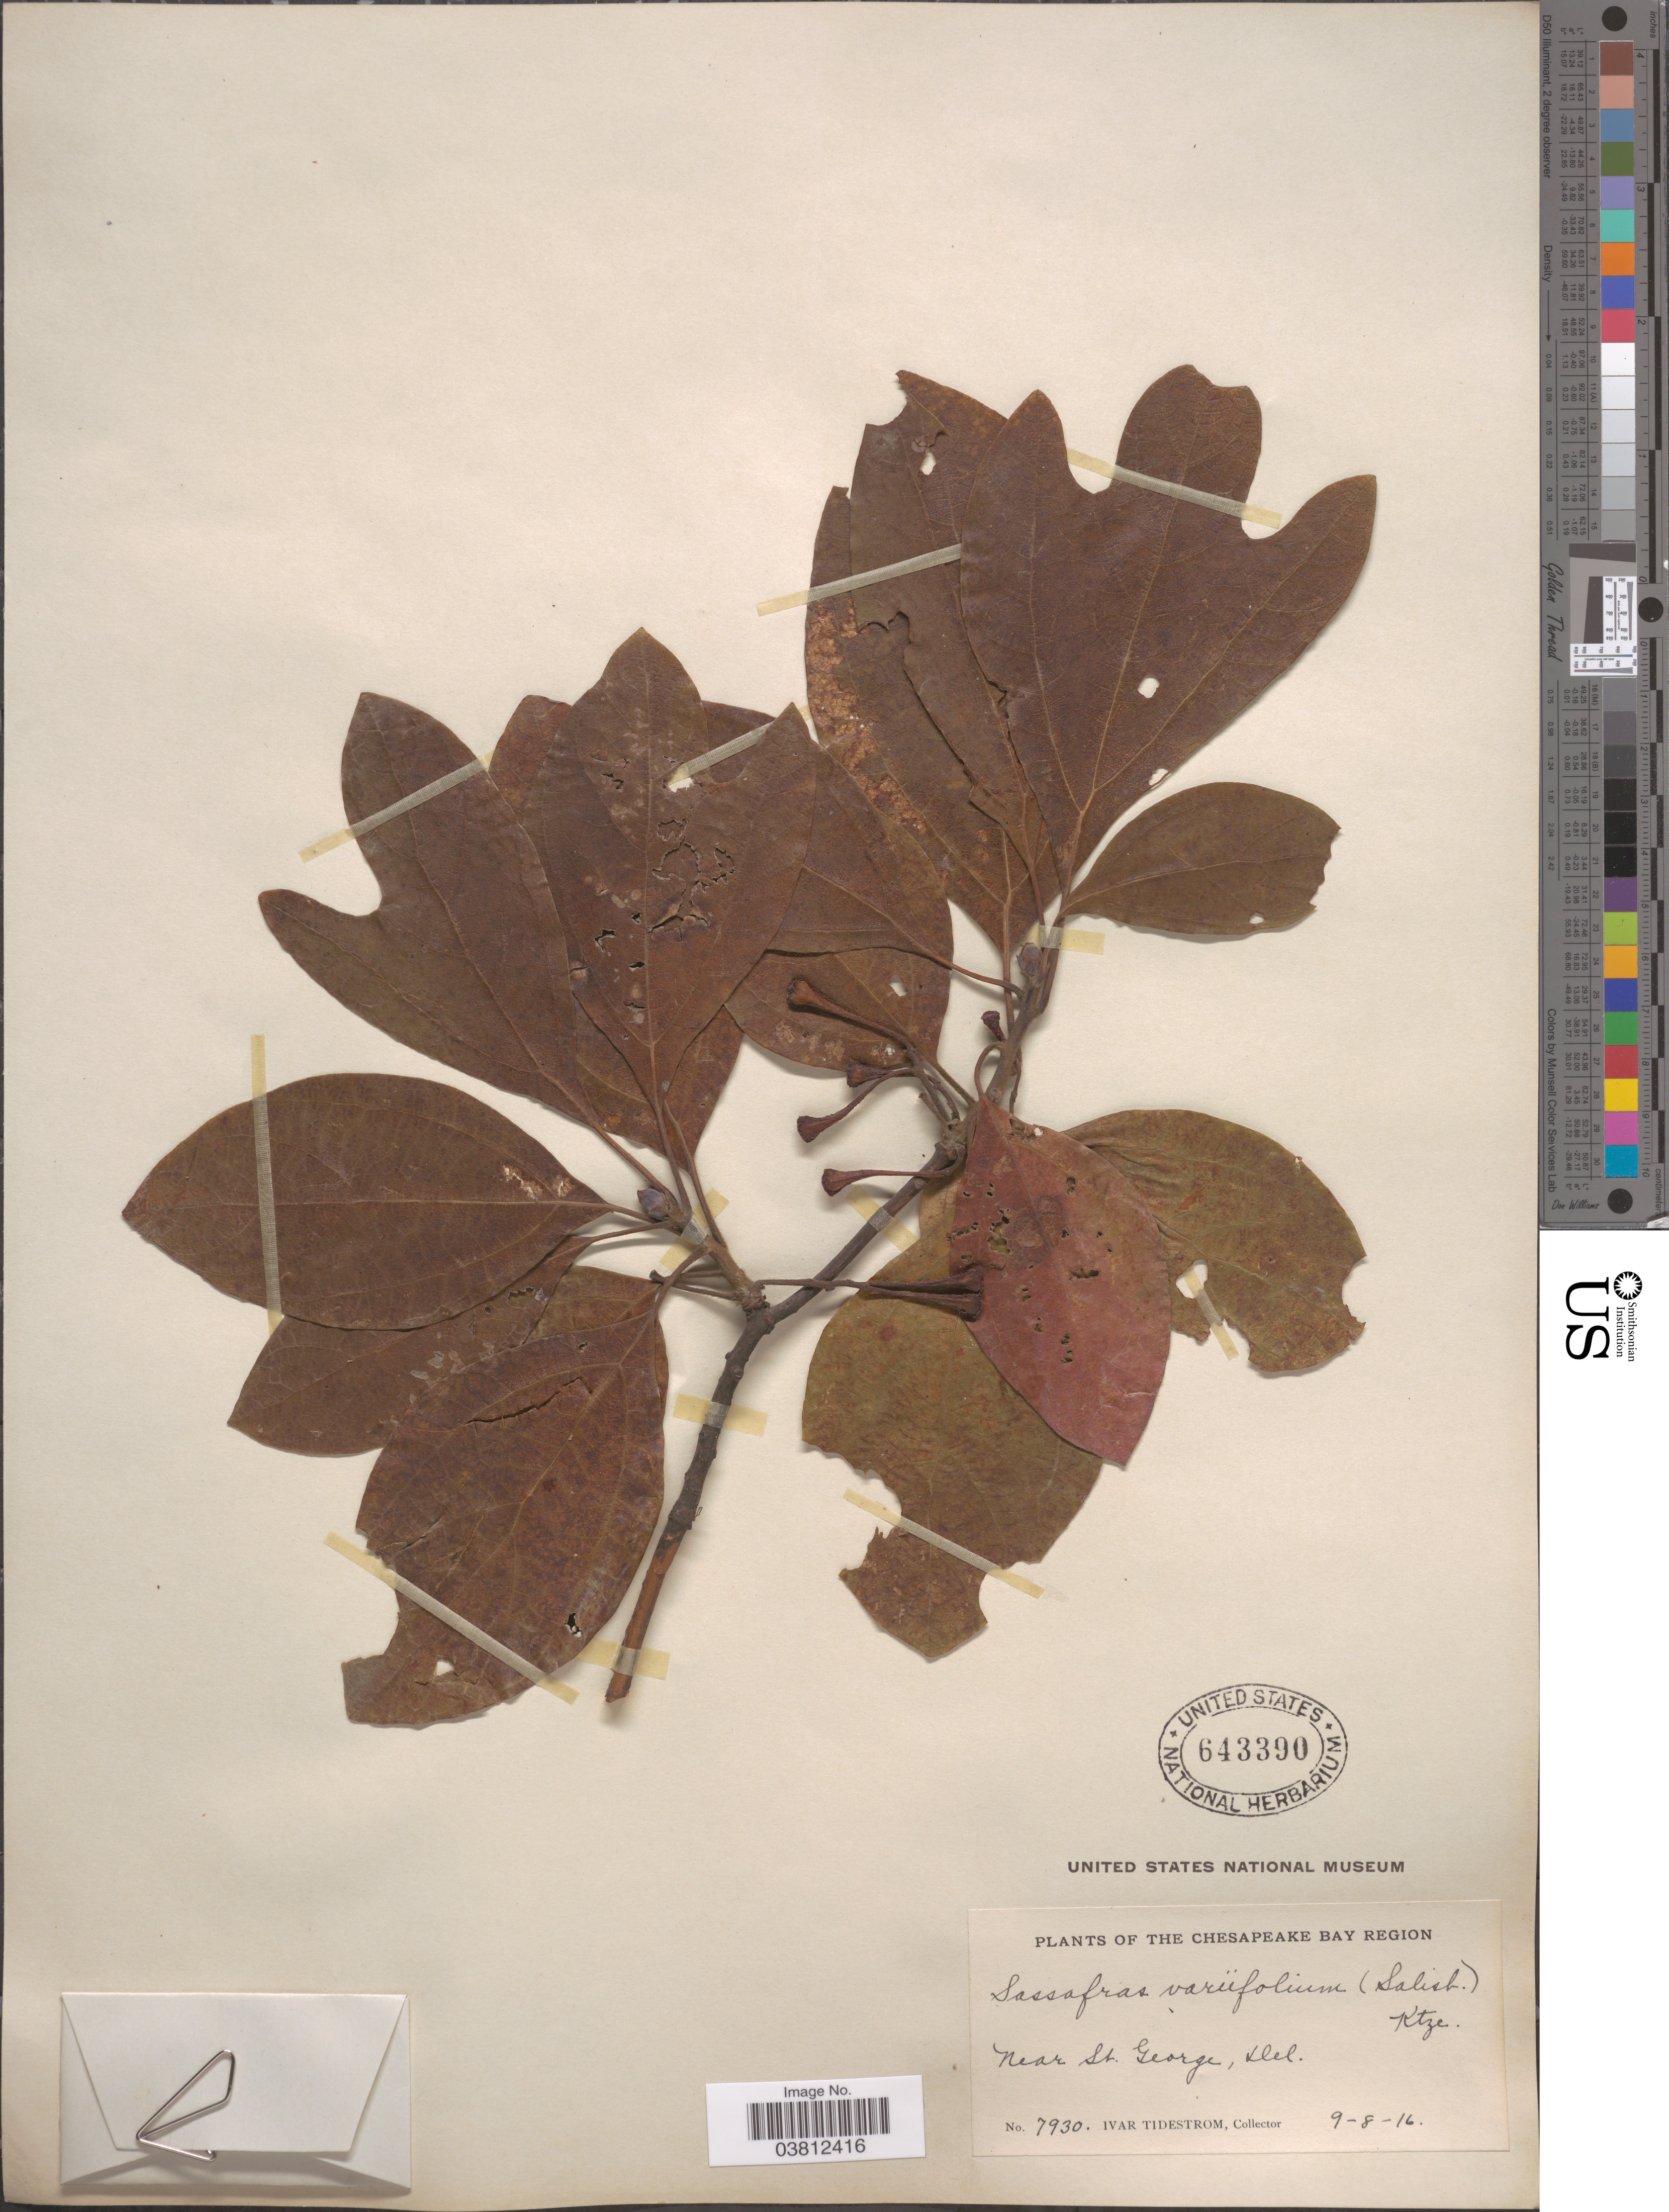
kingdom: Plantae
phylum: Tracheophyta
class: Magnoliopsida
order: Laurales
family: Lauraceae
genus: Sassafras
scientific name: Sassafras albidum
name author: (Nutt.) Nees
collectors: I. F. Tidestrom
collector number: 7930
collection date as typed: Transcribed d/m/y: 8/9/16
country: United States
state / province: Delaware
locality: The Chesapeake Bay Region. Near St. George.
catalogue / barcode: US 643390